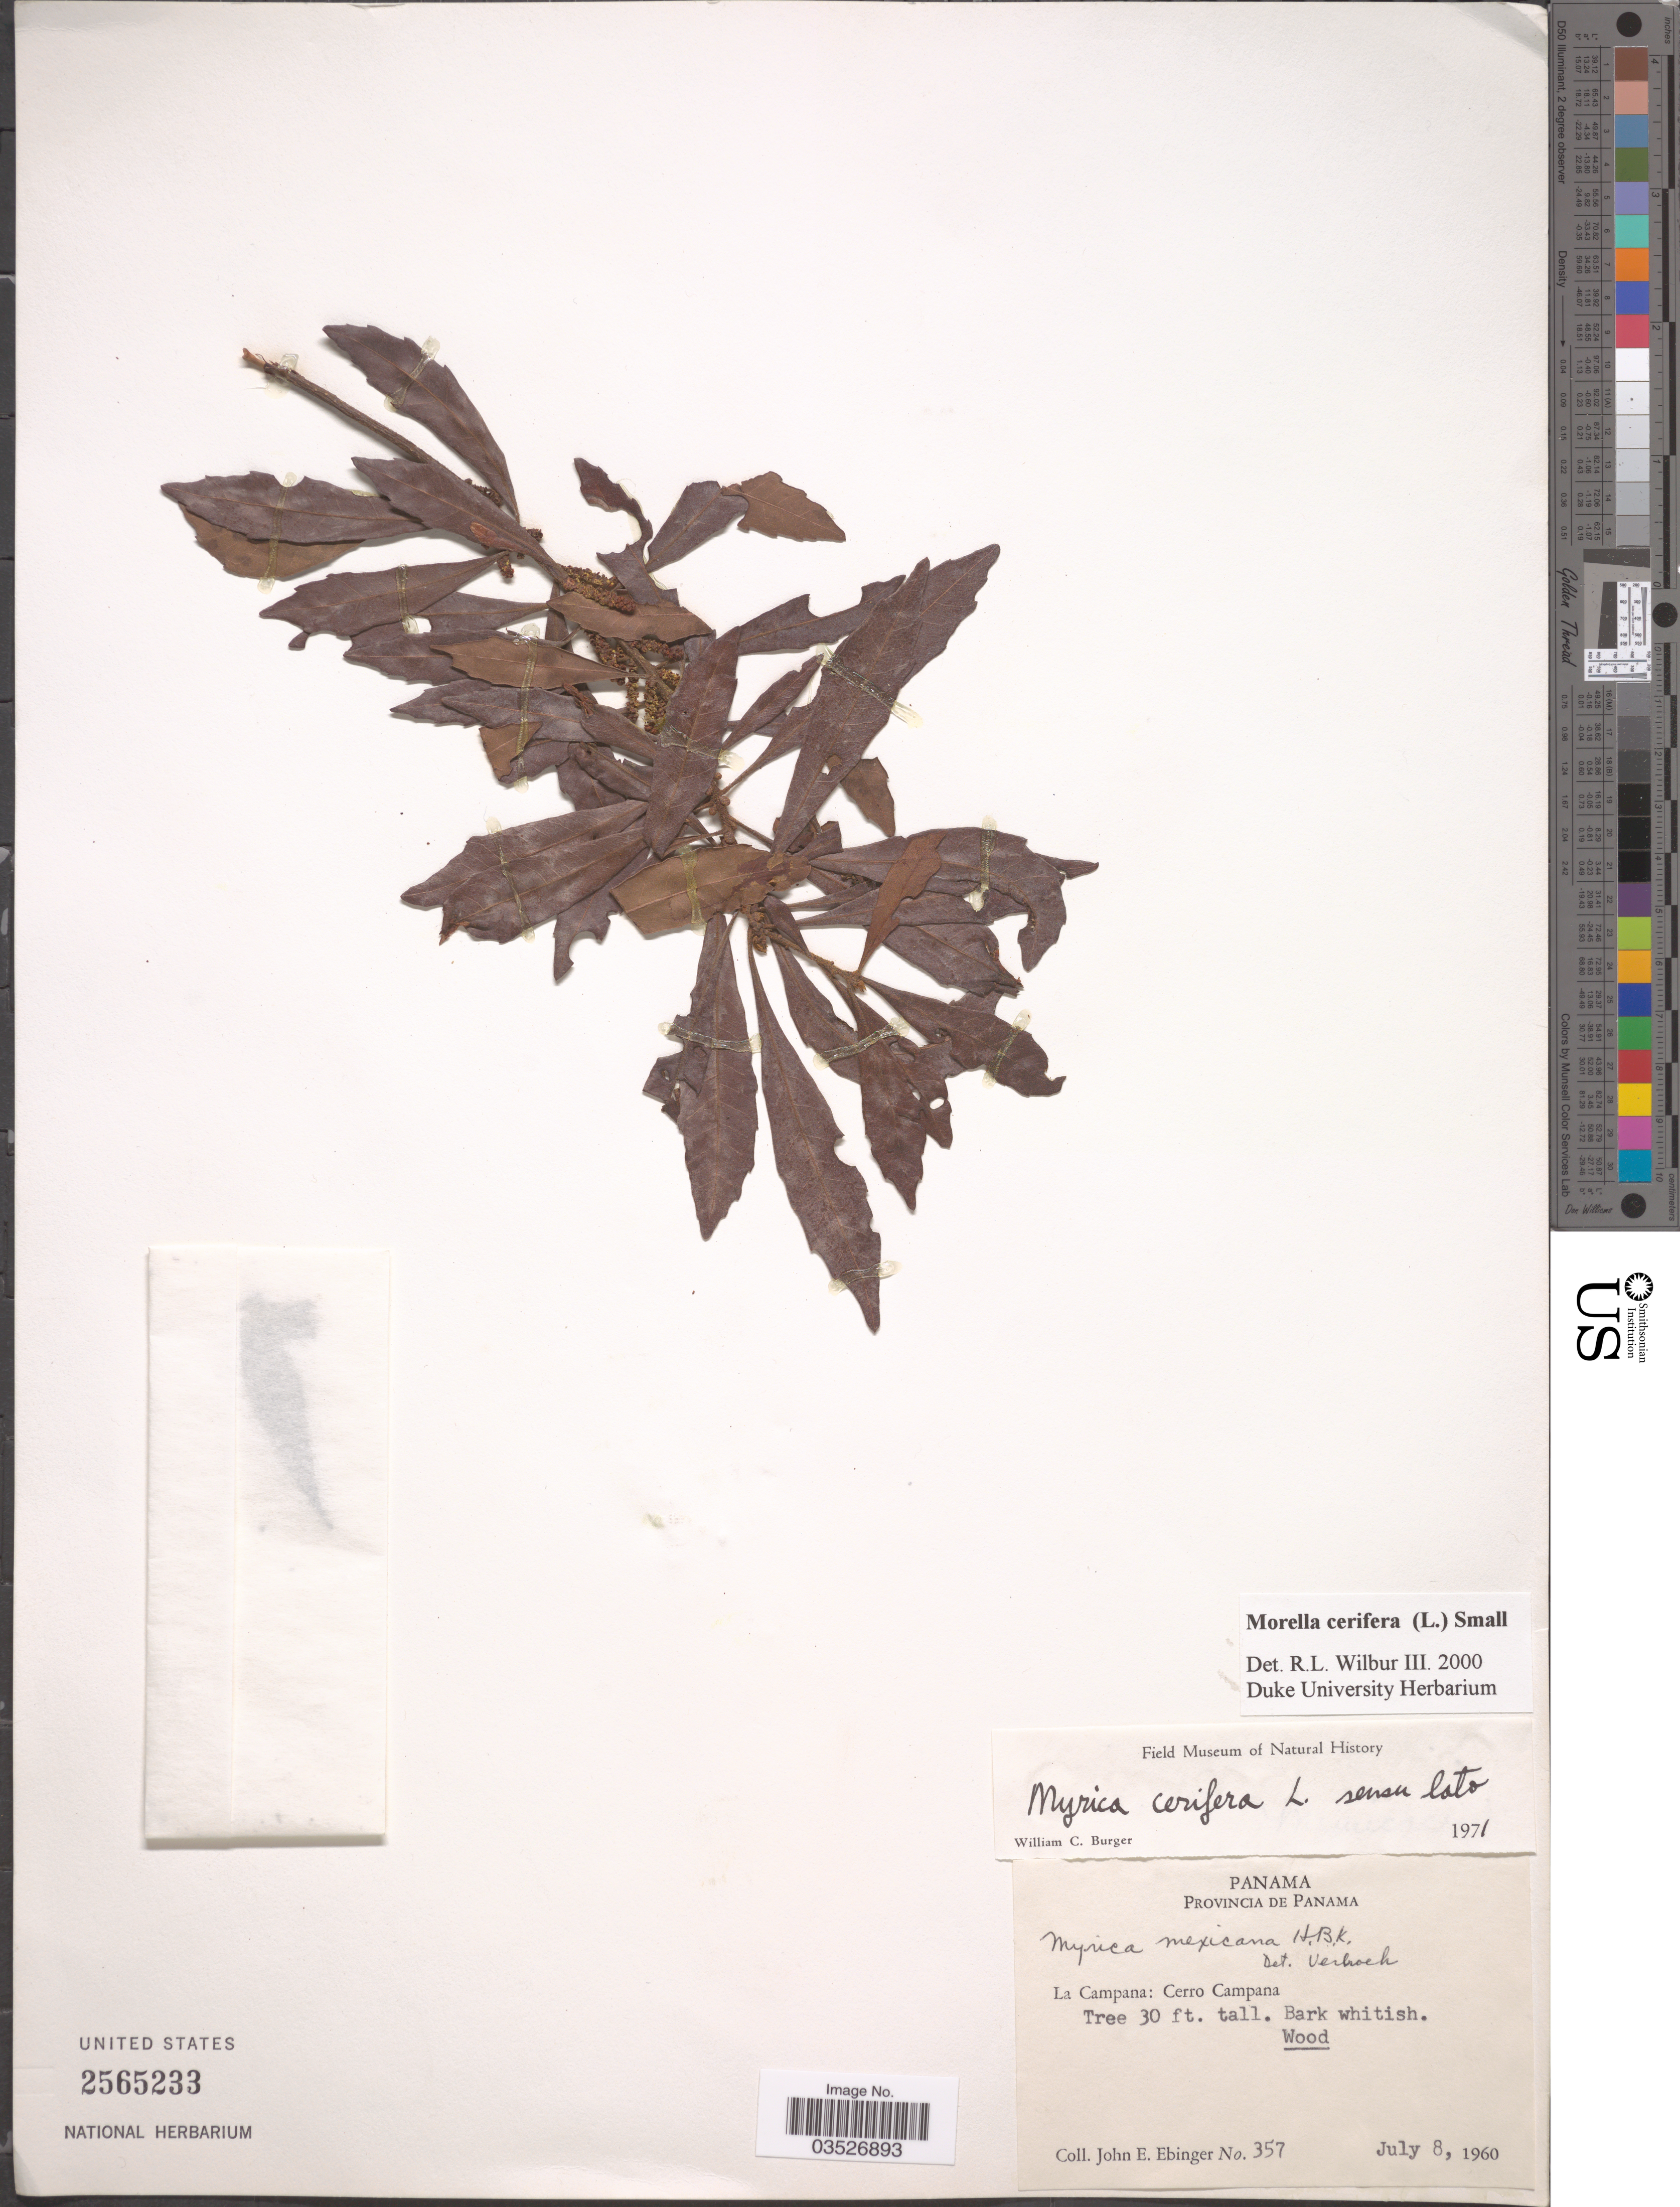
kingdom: Plantae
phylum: Tracheophyta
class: Magnoliopsida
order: Fagales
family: Myricaceae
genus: Morella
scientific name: Morella cerifera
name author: (L.) Small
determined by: Wilbur, R. L.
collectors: J. Ebinger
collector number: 357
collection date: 1960-07-08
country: Panama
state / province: Panamá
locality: La Campana: Cerro Campana.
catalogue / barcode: US 2565233